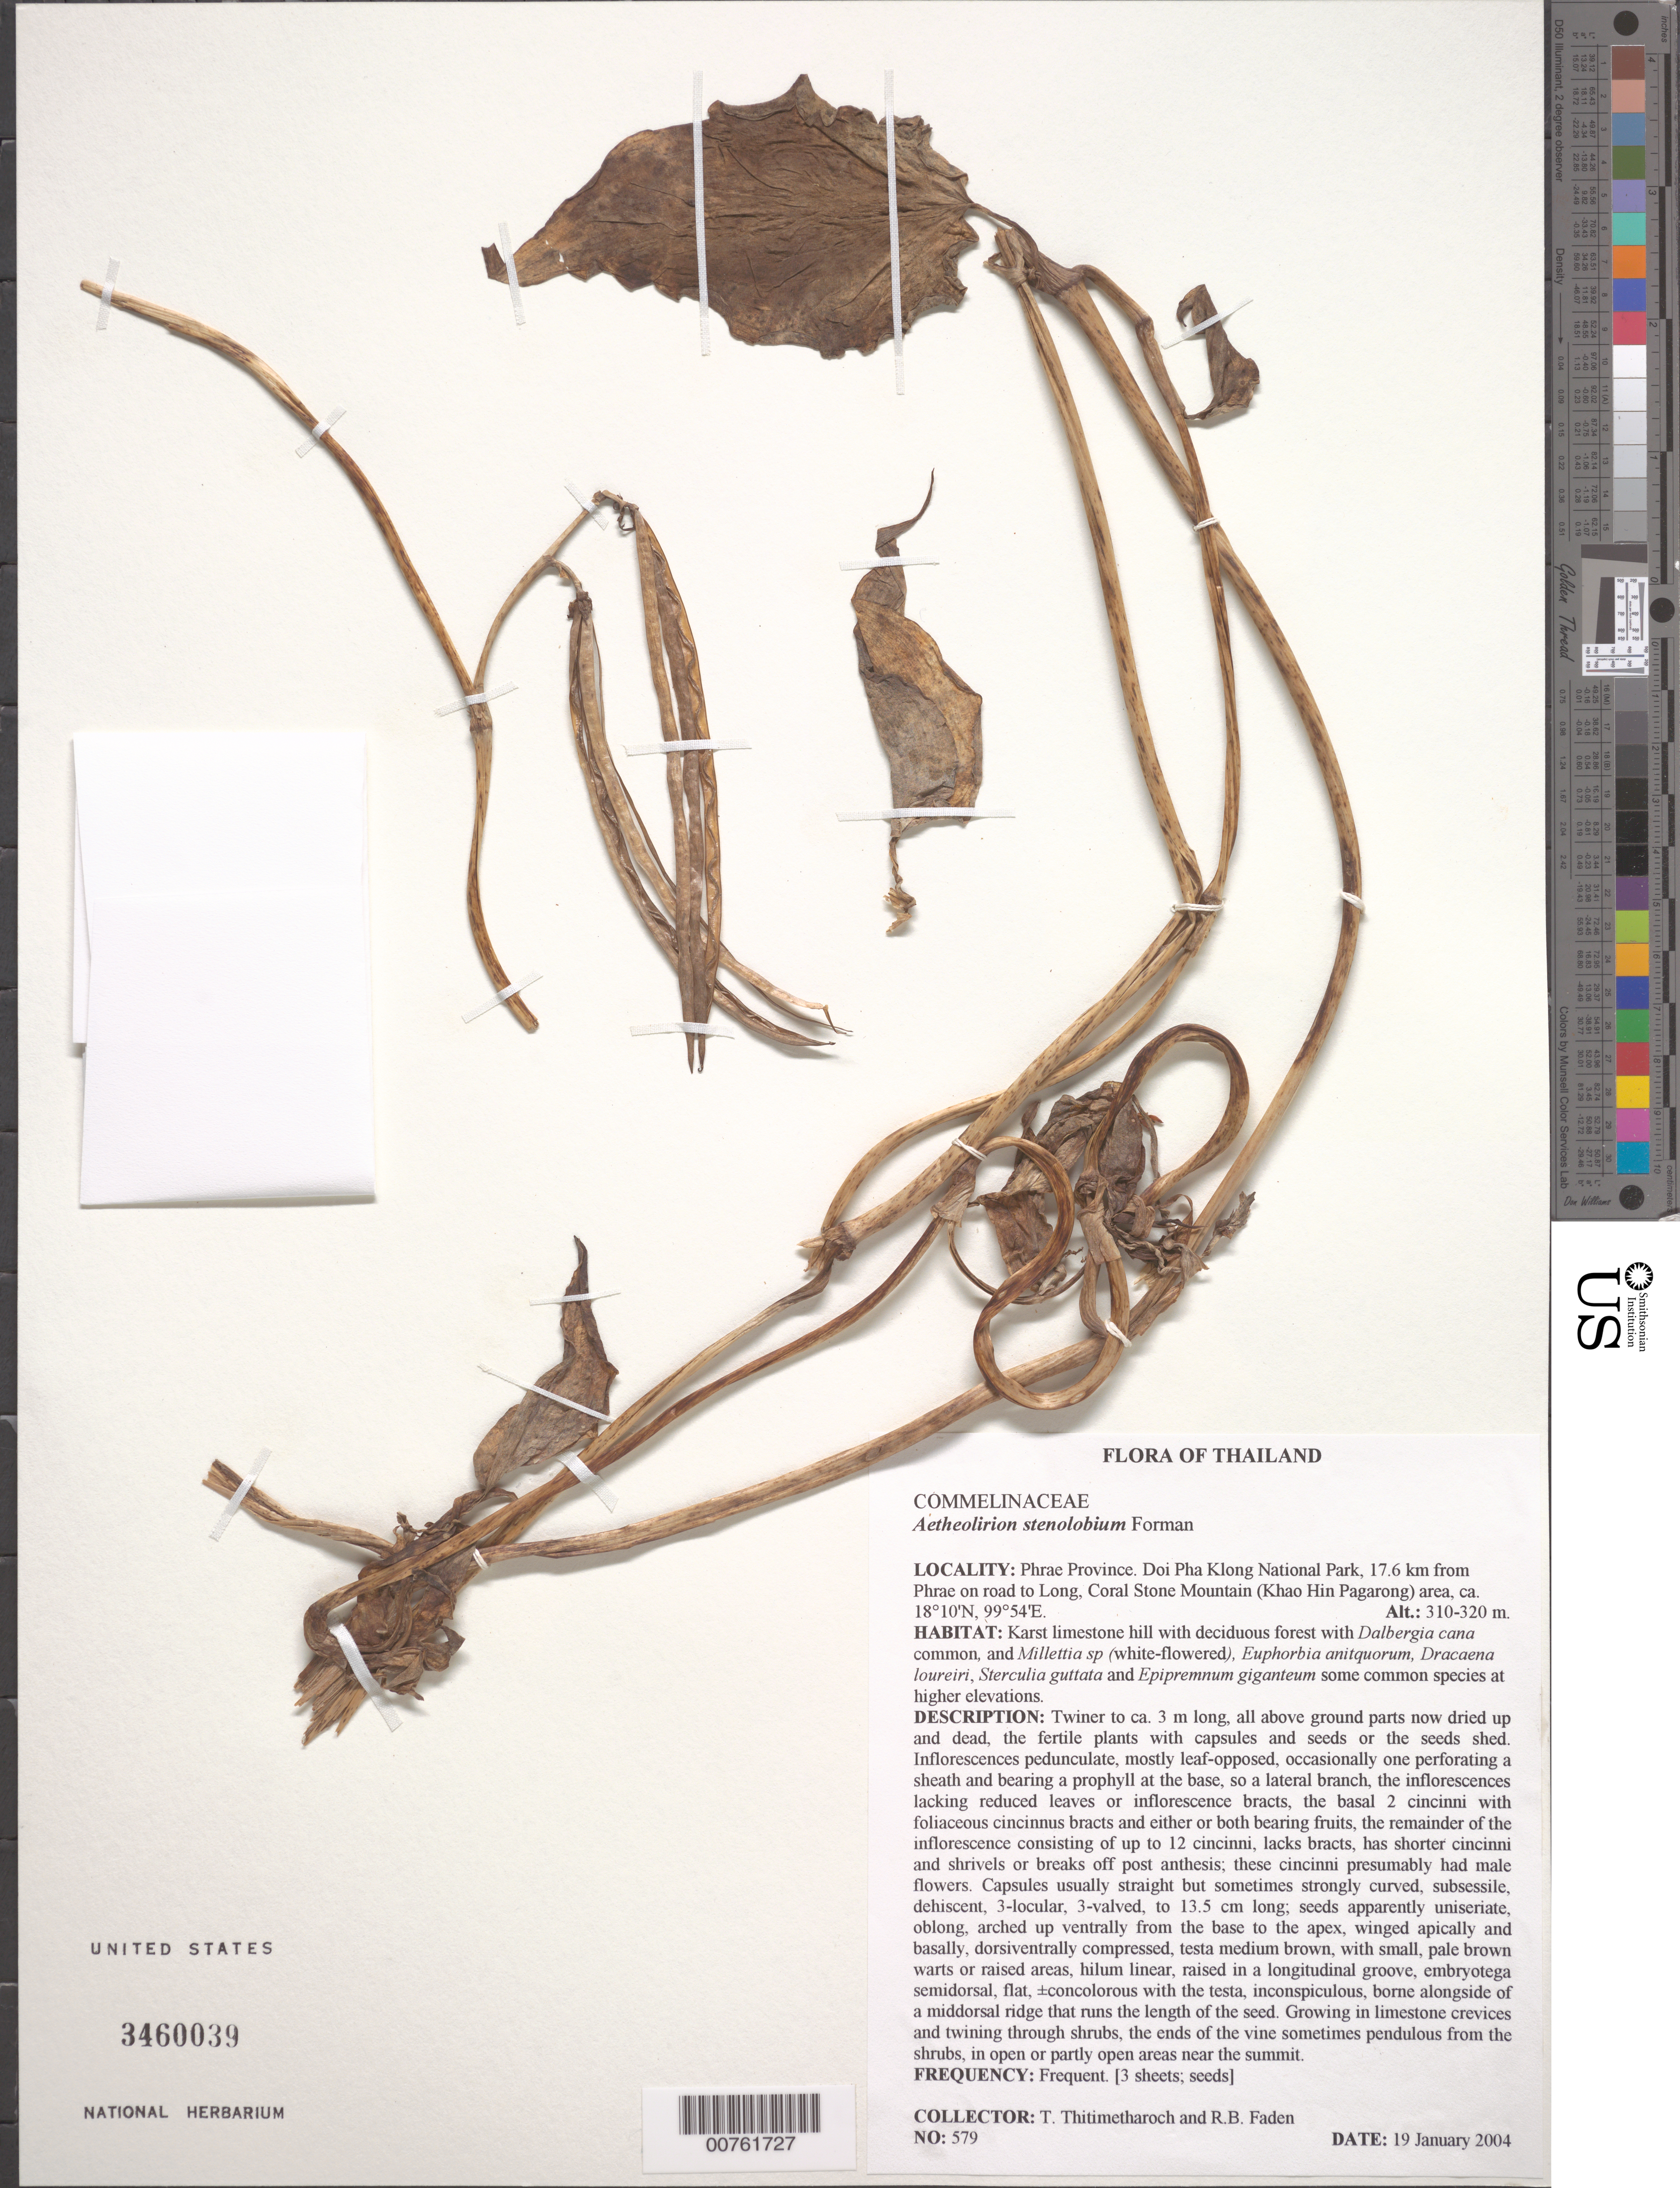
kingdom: Plantae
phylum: Tracheophyta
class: Liliopsida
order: Commelinales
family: Commelinaceae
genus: Aetheolirion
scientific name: Aetheolirion stenolobium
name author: Forman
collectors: T. Thitimetharoch & R. B. Faden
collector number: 579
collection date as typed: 19 Jan 2004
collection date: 2004-01-19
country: Thailand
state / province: Phrae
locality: Doi Pha Klong National Park, 17.6 km from Phrae on road to Long, Coral Stone Mountain (Khao Hin Pagarong) area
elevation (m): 310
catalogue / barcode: US 3460039